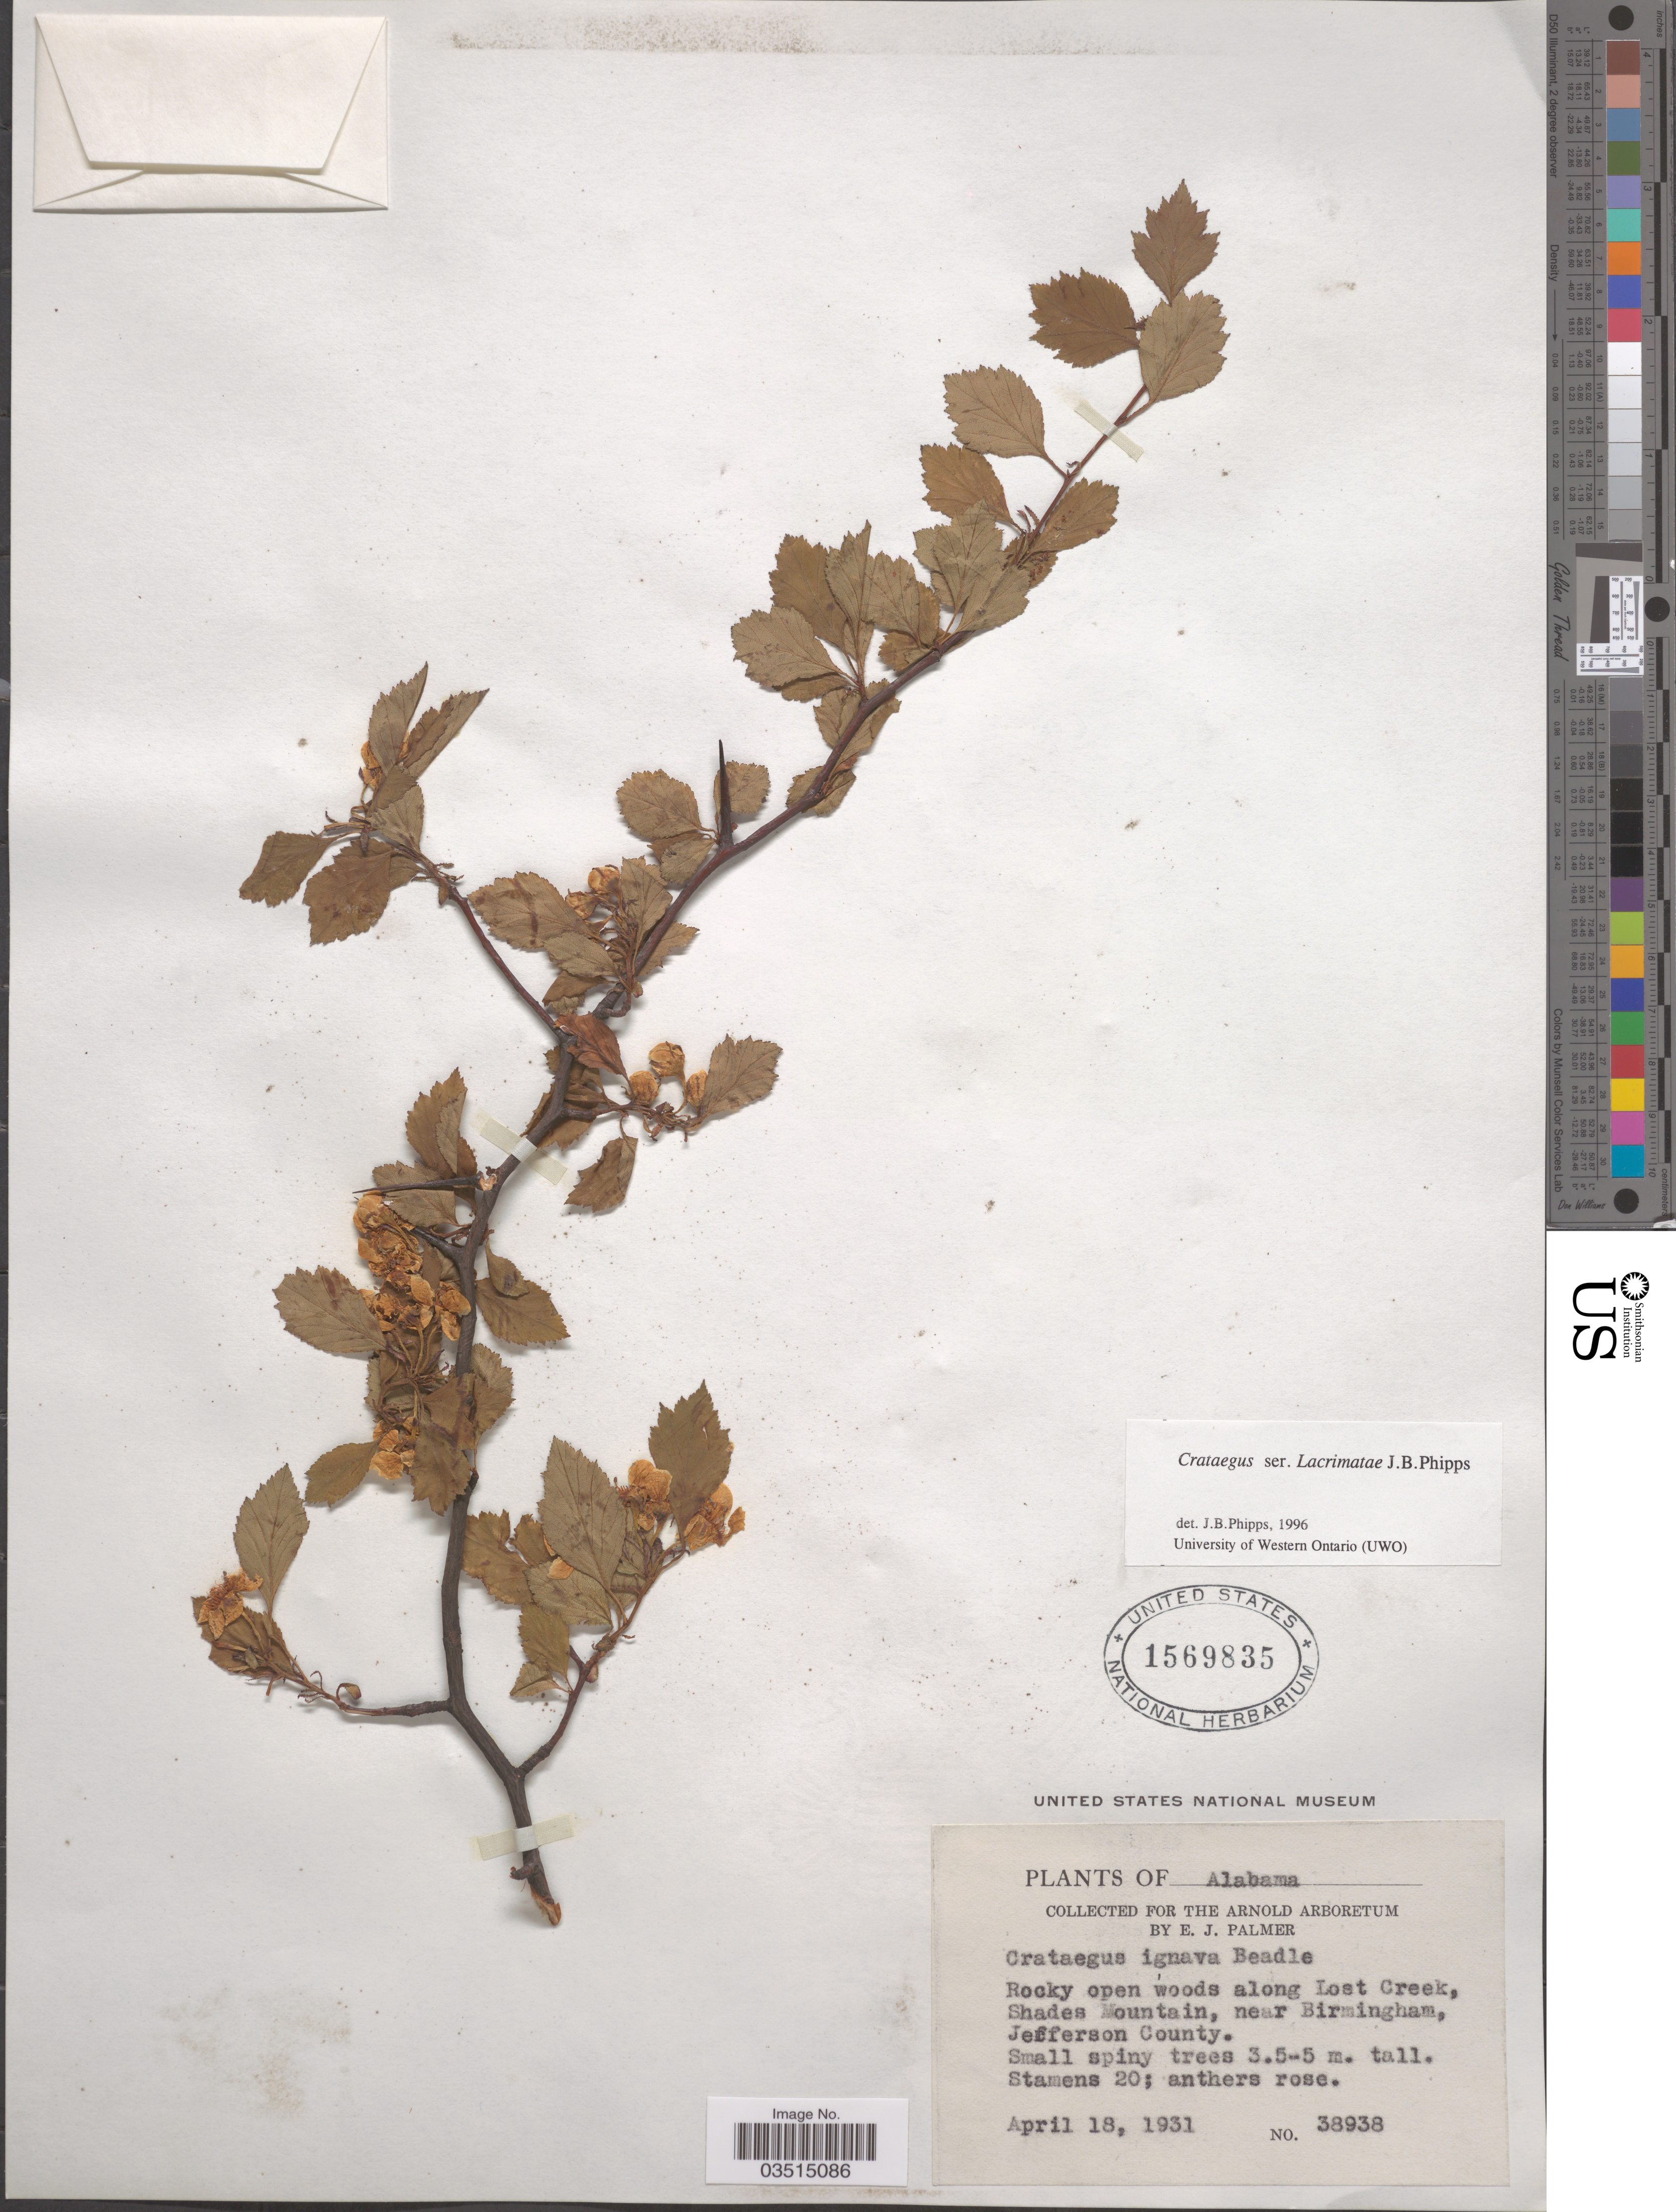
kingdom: Plantae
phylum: Tracheophyta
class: Magnoliopsida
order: Rosales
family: Rosaceae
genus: Crataegus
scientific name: Crataegus ignava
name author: Beadle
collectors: E. J. Palmer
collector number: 38938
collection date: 1931-04-18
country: United States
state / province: Alabama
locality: Rocky open woods along Lost Creek, Shades Mountain, near Birmingham, Jefferson County.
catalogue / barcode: US 1569835